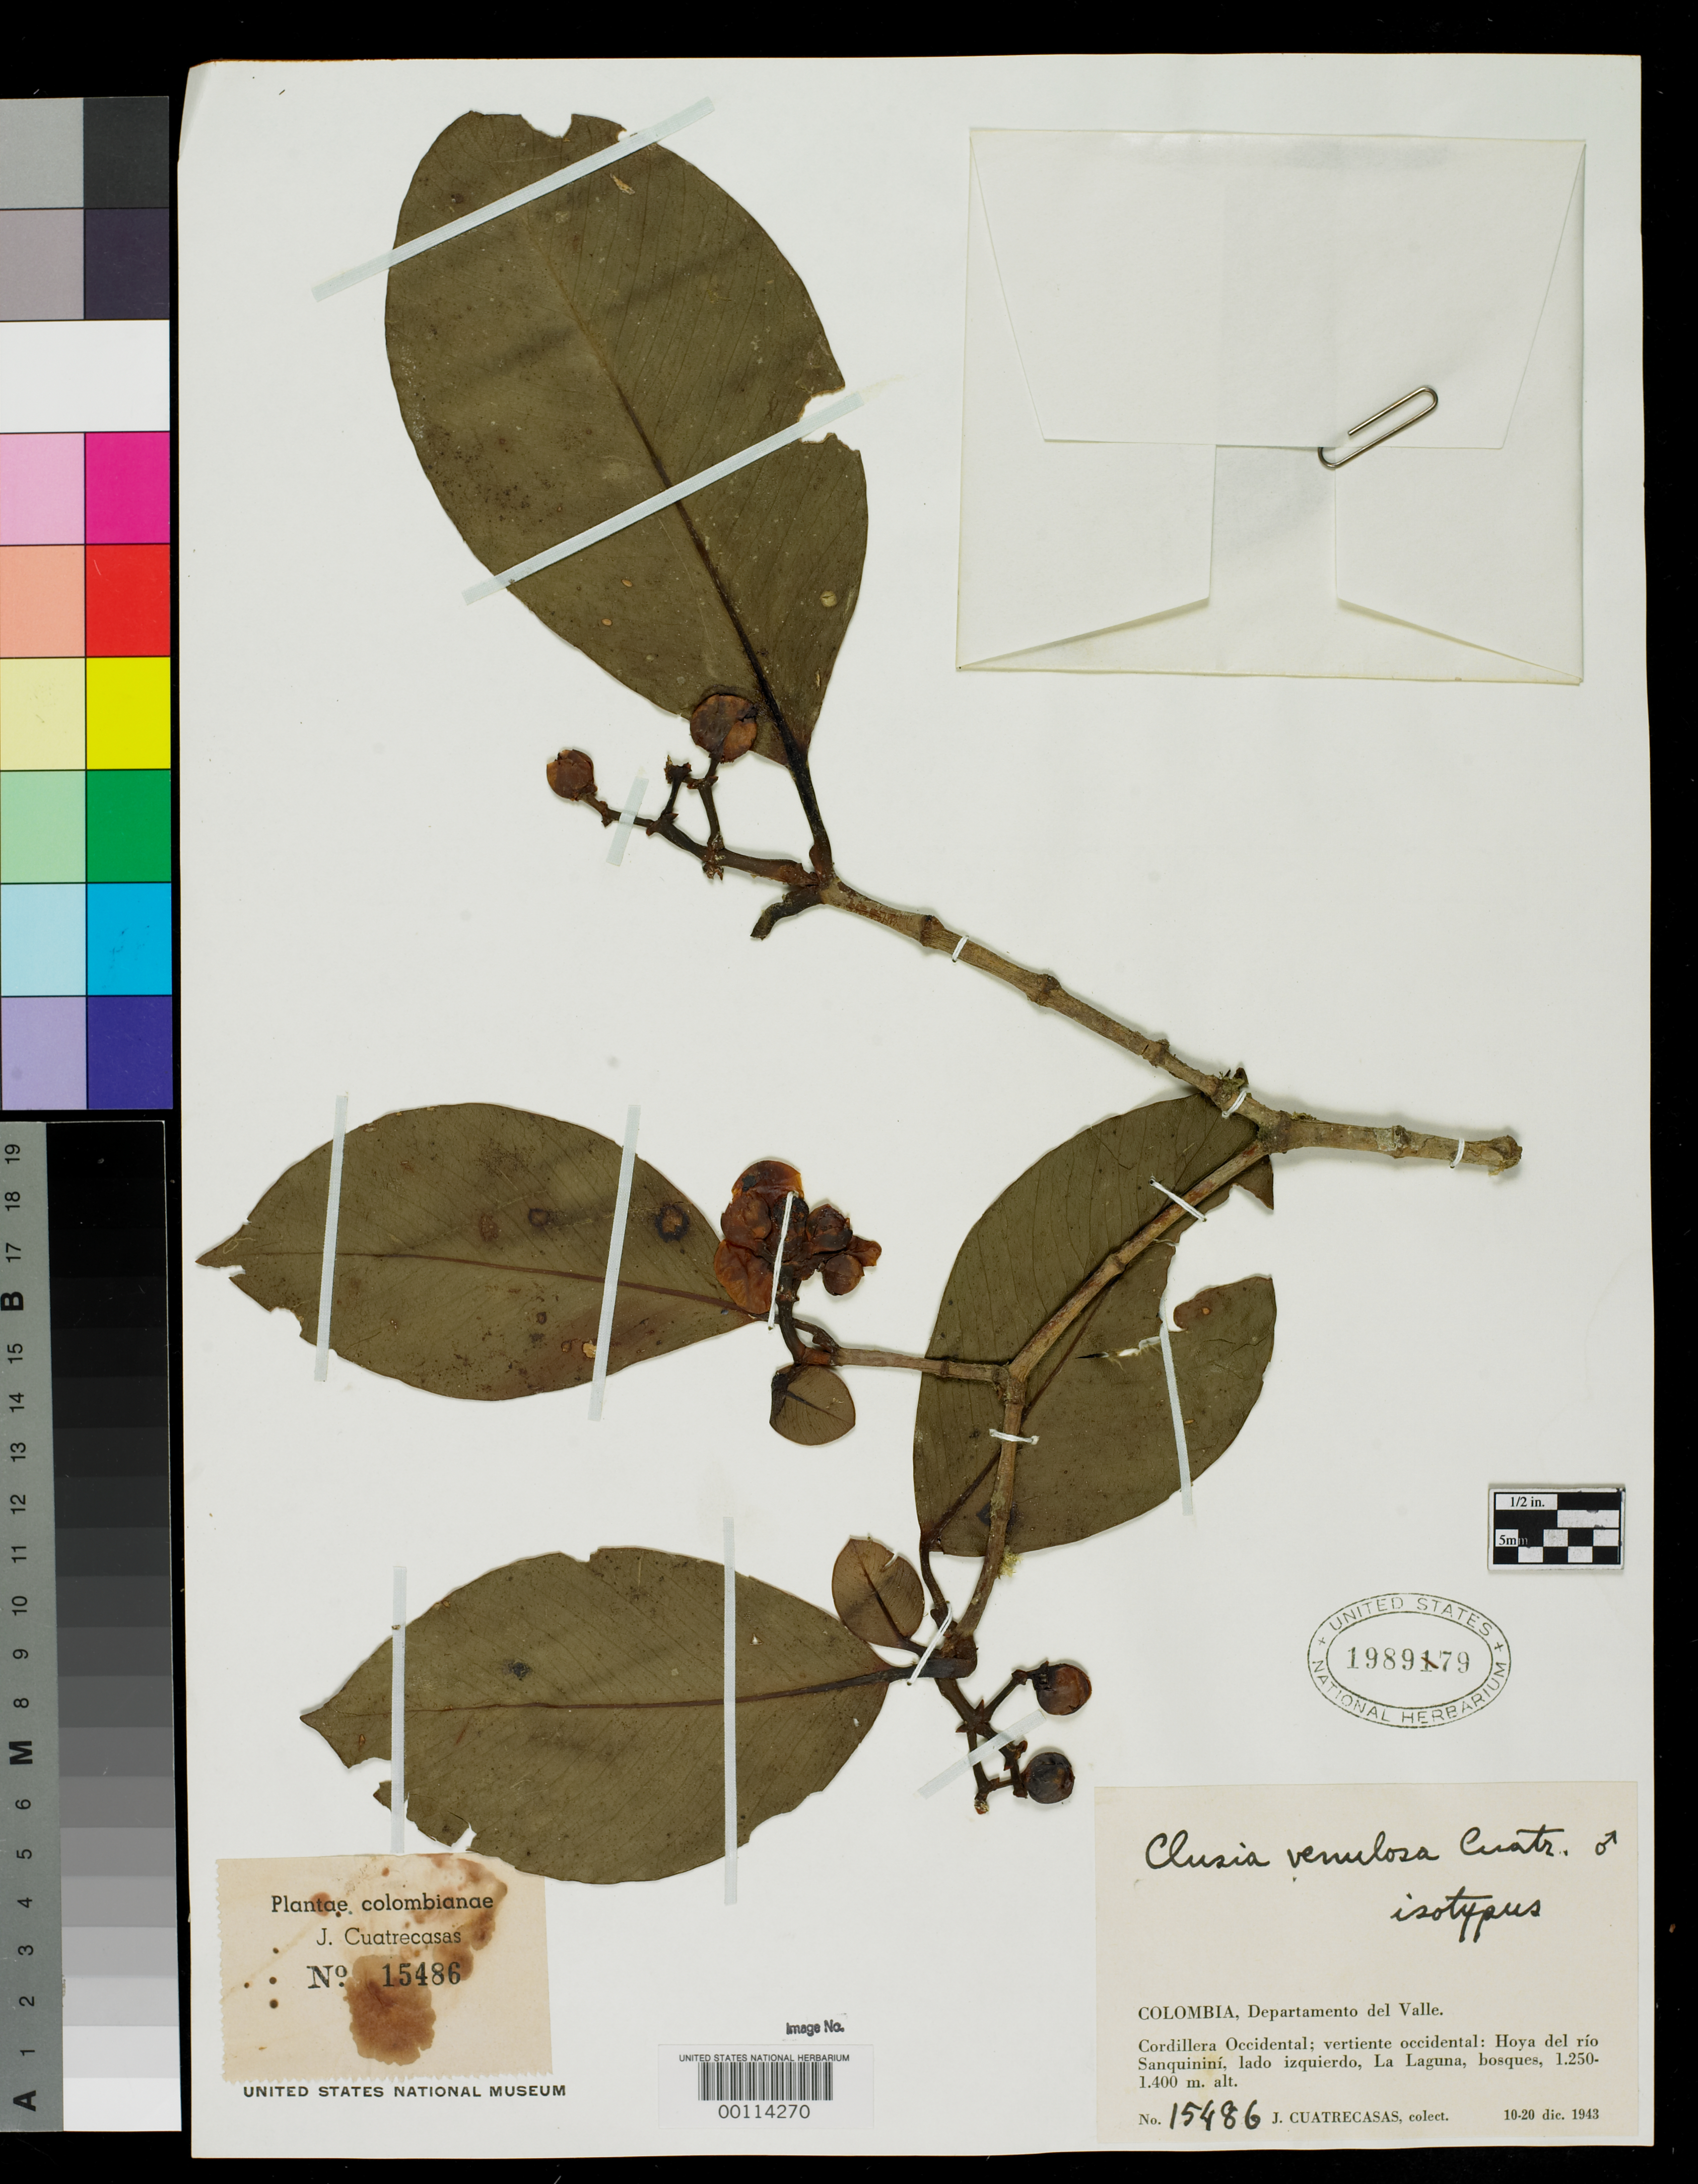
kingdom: Plantae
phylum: Tracheophyta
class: Magnoliopsida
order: Malpighiales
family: Clusiaceae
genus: Clusia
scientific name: Clusia venulosa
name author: Cuatrec.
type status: Isotype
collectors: J. Cuatrecasas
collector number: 15486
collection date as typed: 10 Dec 1943 to 20 Dec 1943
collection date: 1943-12-10/1943-12-20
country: Colombia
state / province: Valle del Cauca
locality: Cordillera Occidental.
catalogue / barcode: US 1989179